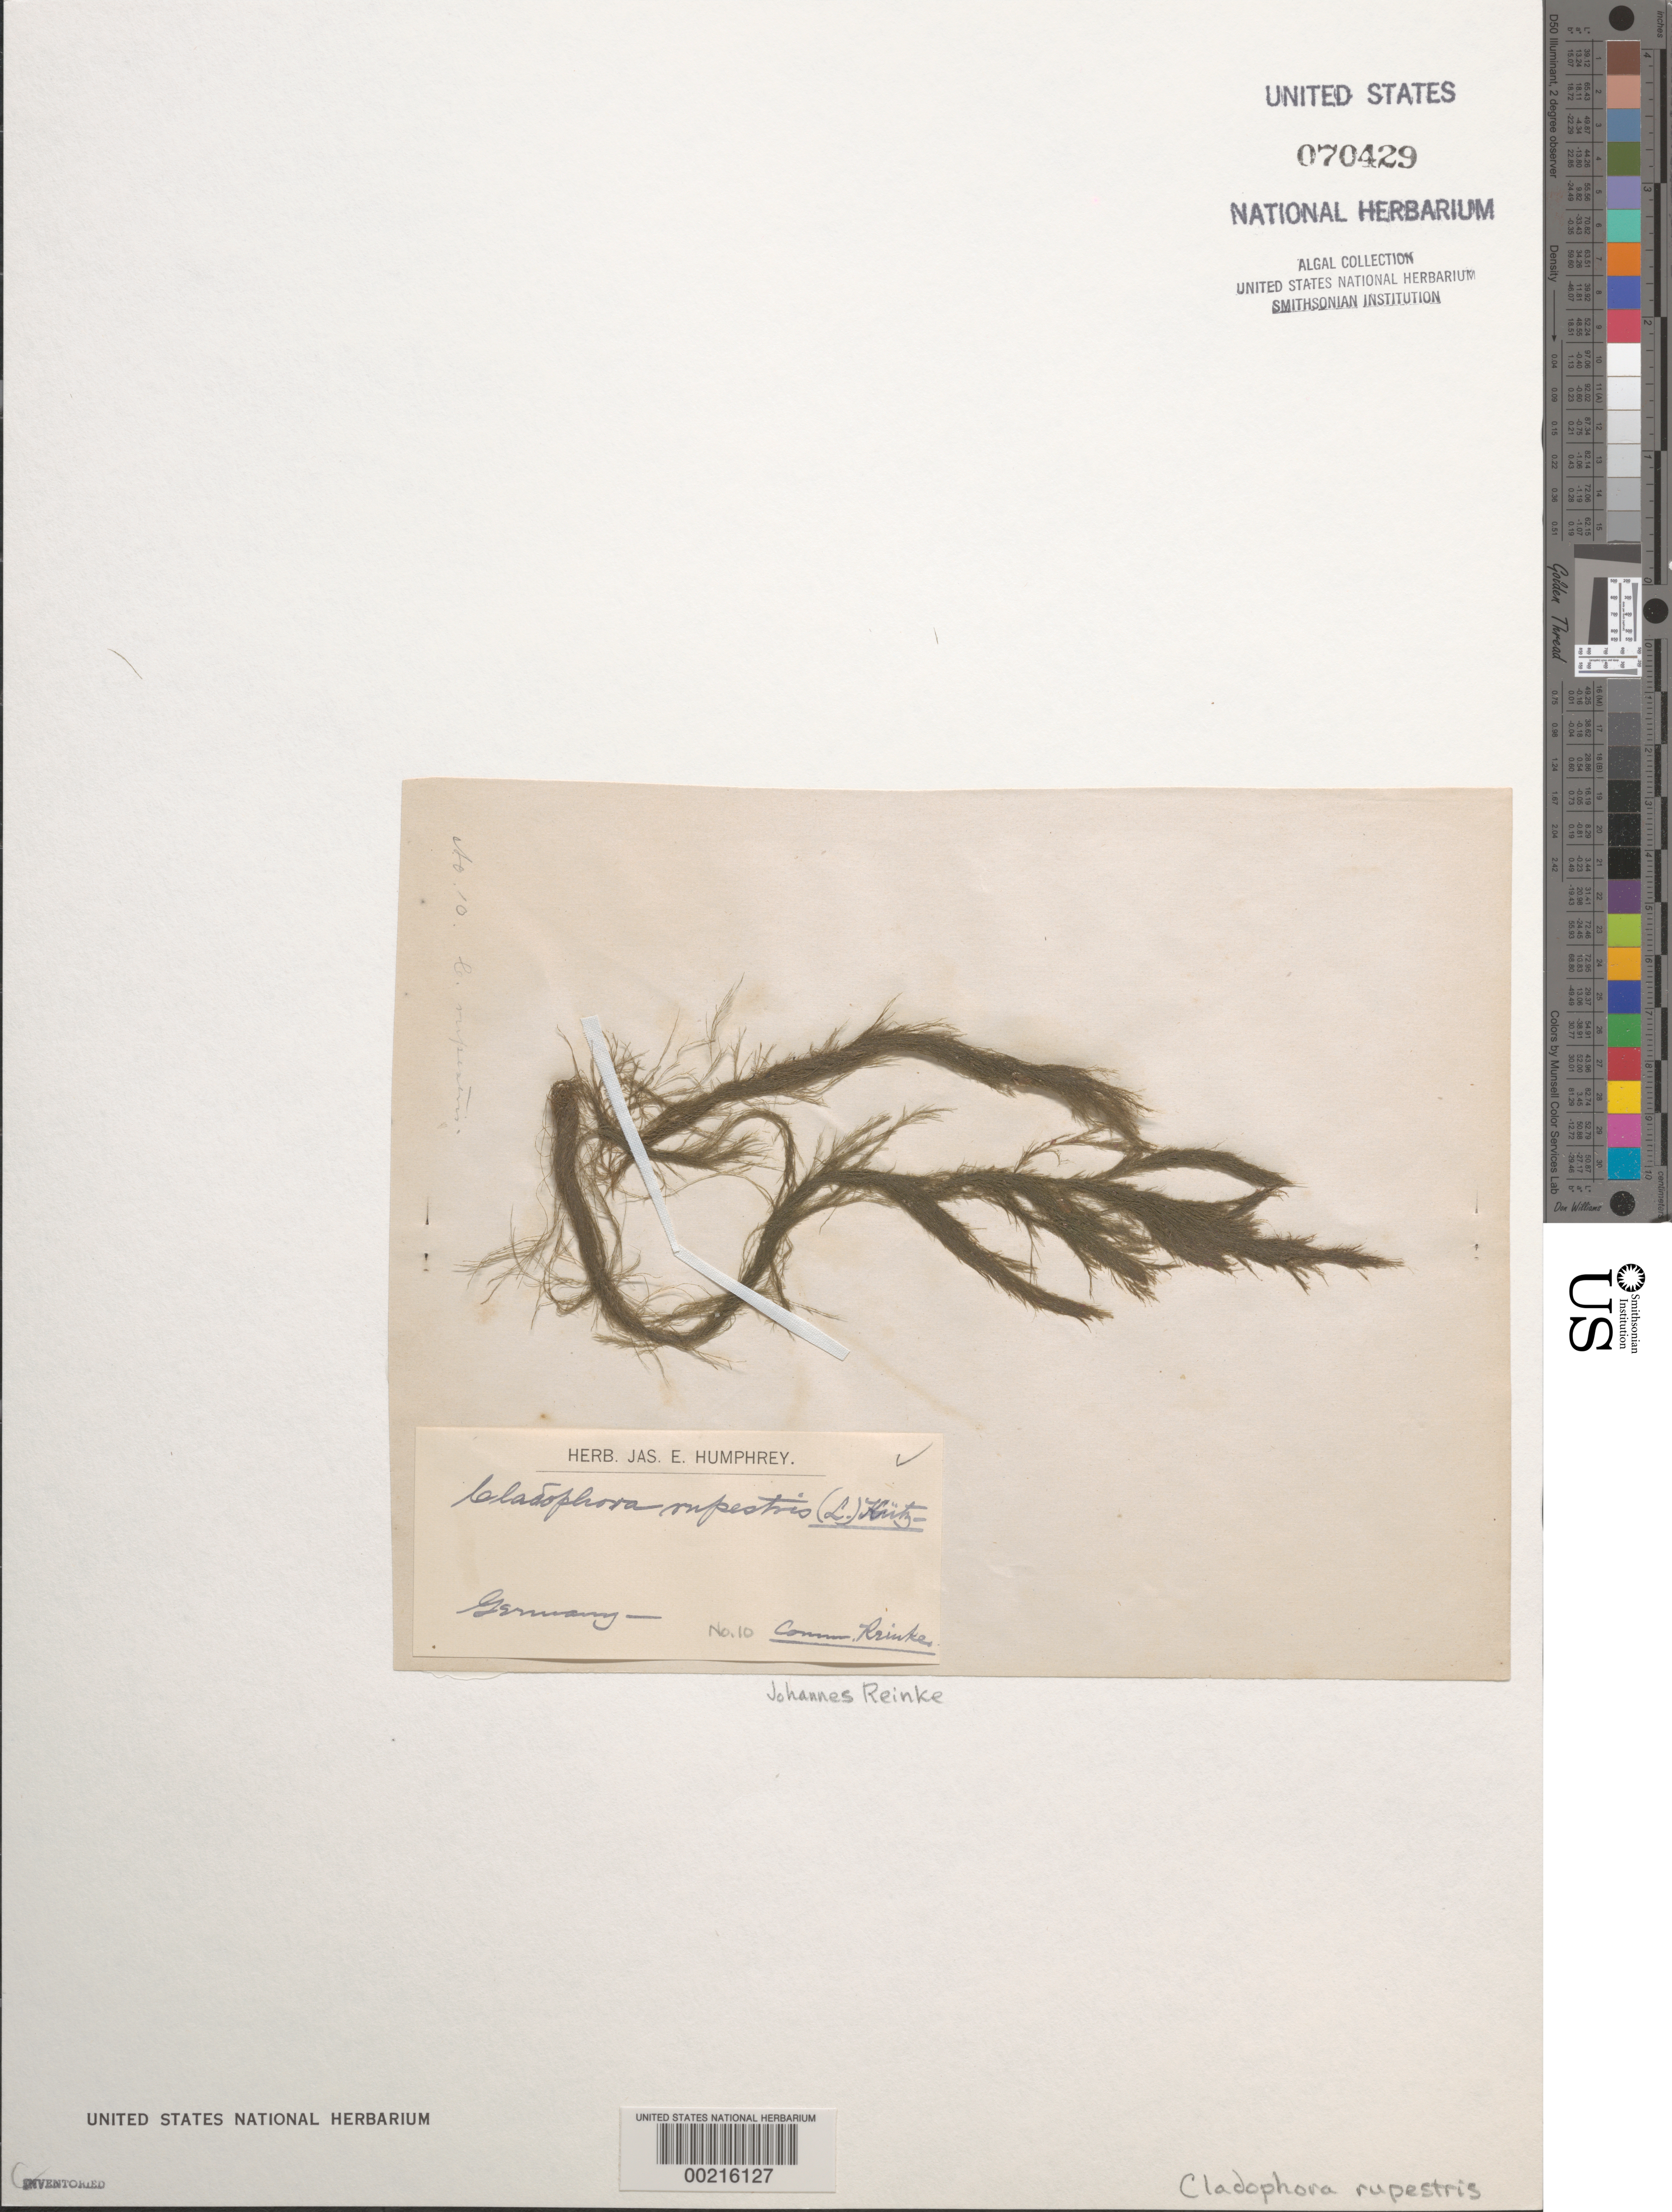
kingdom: Plantae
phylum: Chlorophyta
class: Ulvophyceae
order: Cladophorales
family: Cladophoraceae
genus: Cladophora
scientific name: Cladophora rupestris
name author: (Roth) Kütz.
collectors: J. Reinke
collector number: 10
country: Germany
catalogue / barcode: US 70429